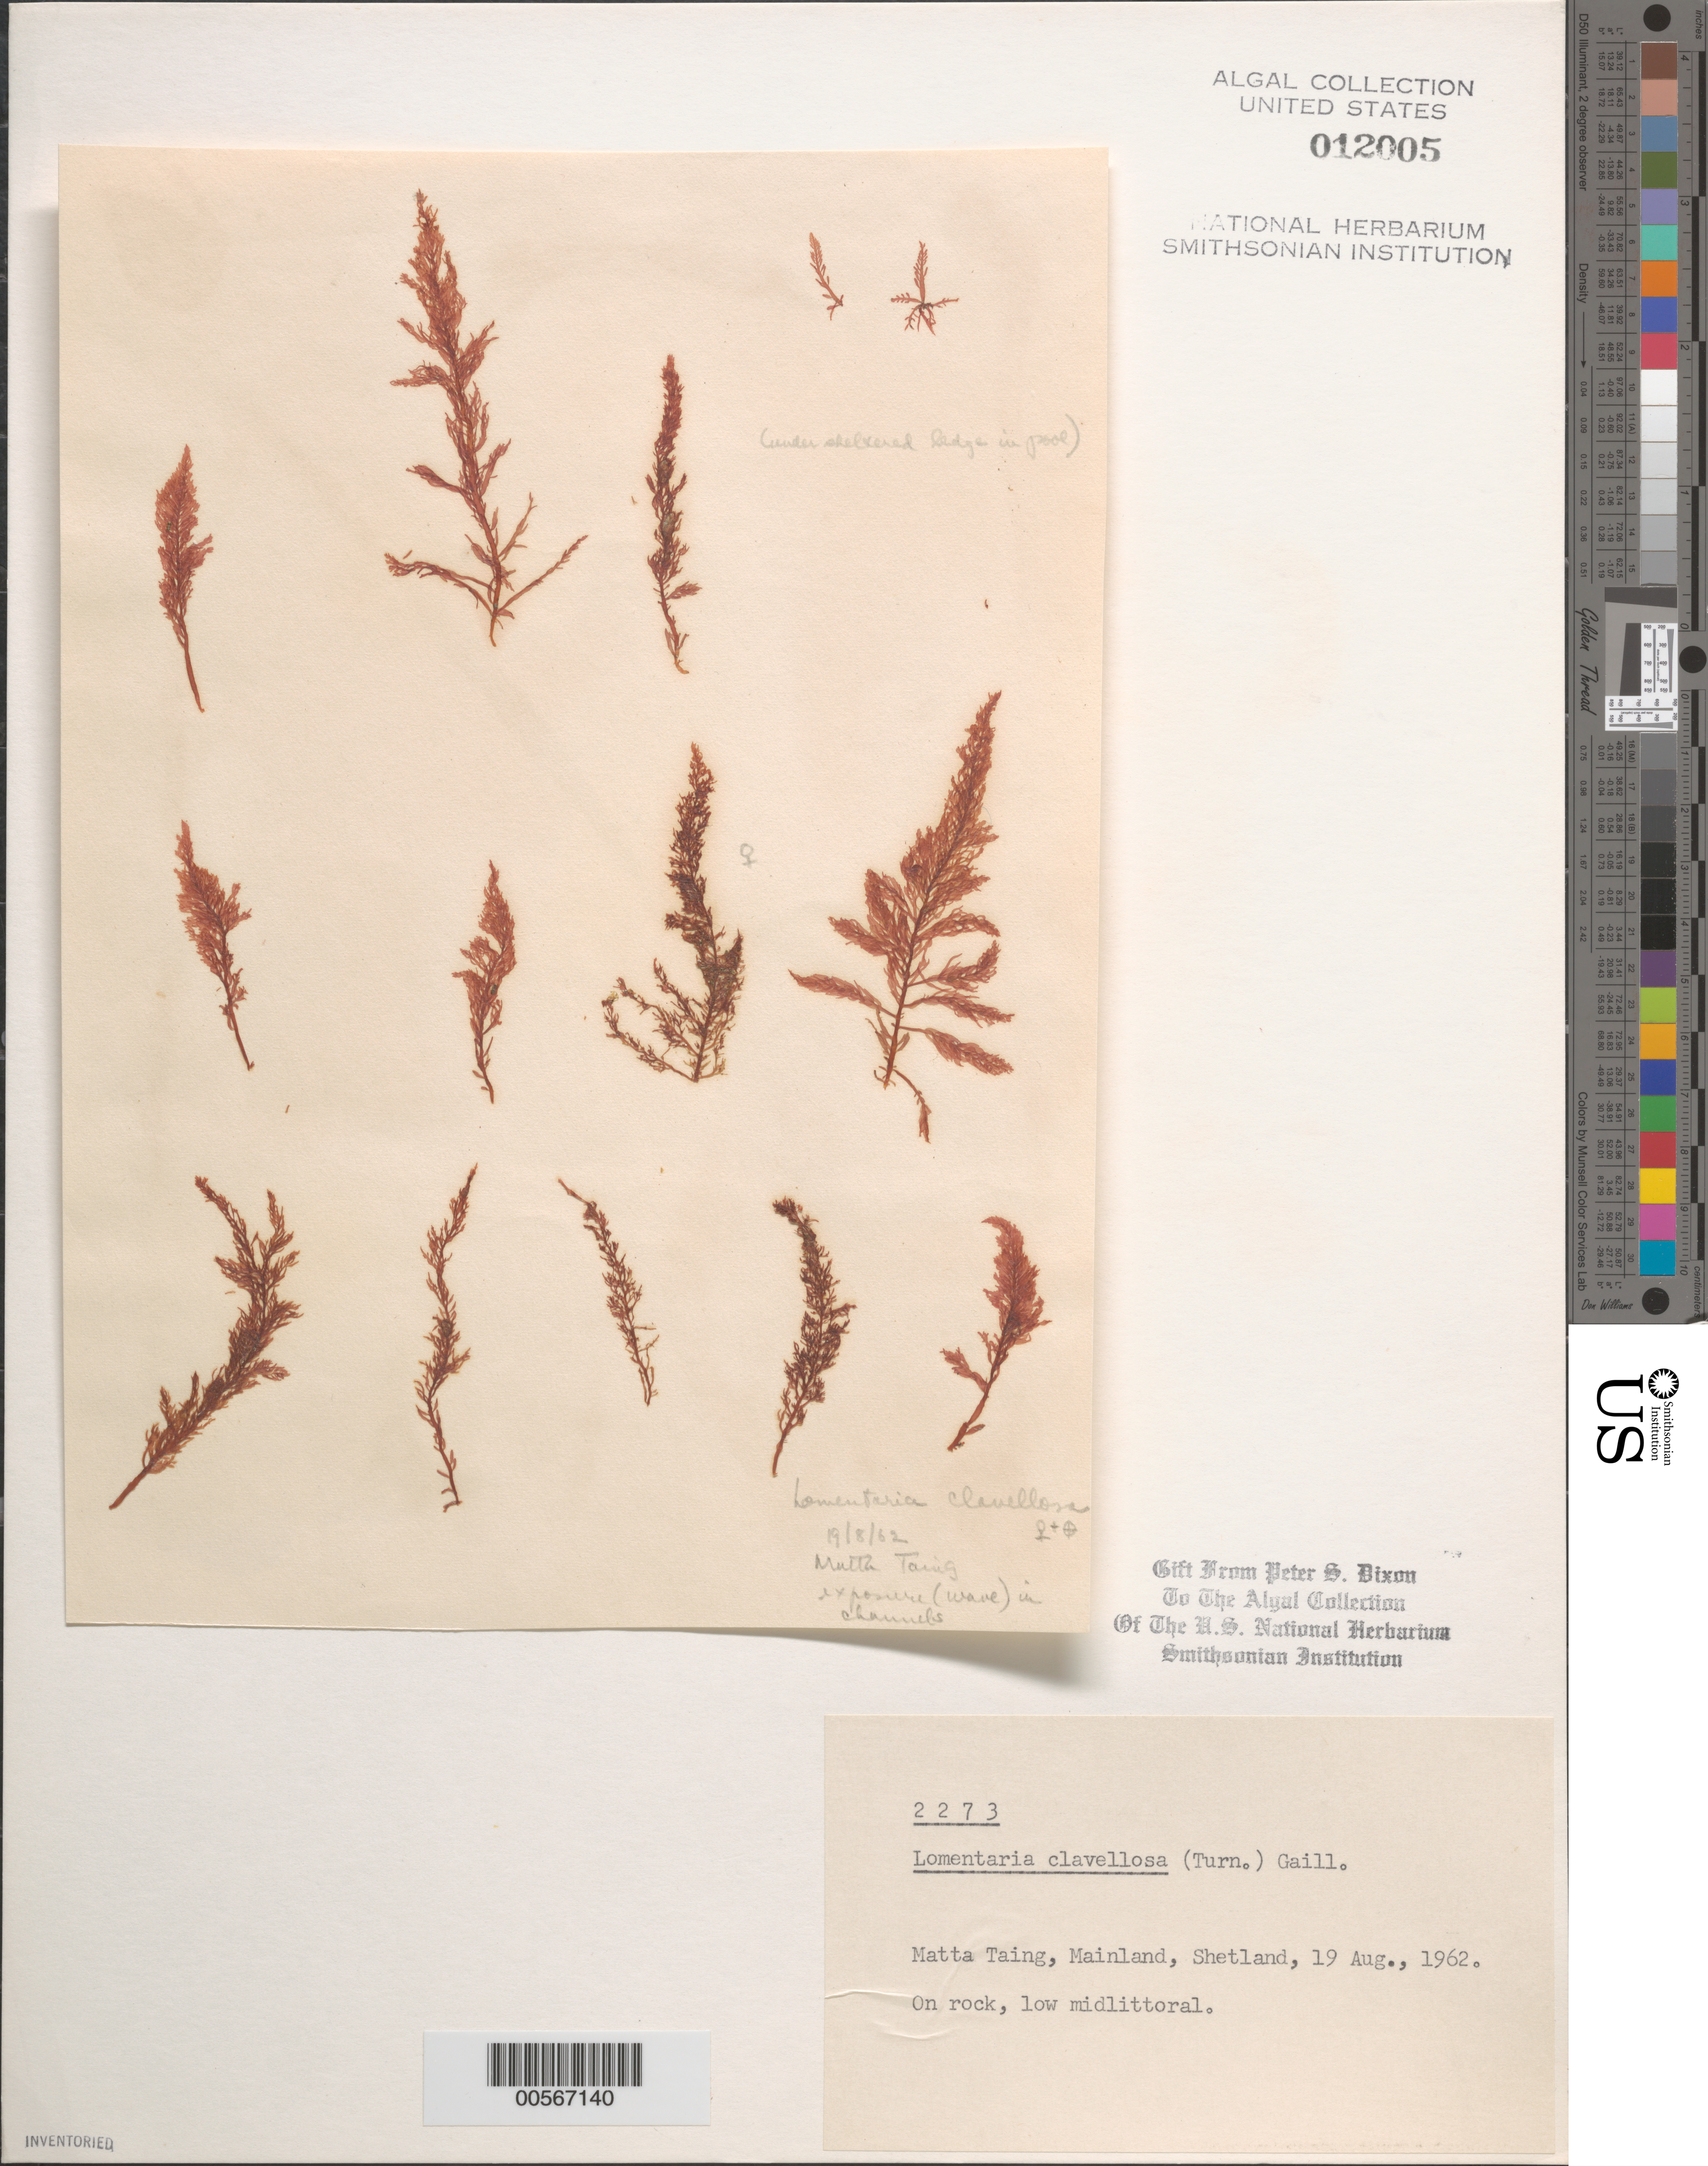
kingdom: Plantae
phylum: Rhodophyta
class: Florideophyceae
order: Rhodymeniales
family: Lomentariaceae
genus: Lomentaria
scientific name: Lomentaria clavellosa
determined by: Dixon, P. S.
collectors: P. S. Dixon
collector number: PSD 2273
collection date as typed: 19 Aug 1962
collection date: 1962-08-19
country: United Kingdom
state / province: Scotland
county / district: Shetland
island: Mainland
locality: Matta Taing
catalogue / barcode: US 12005